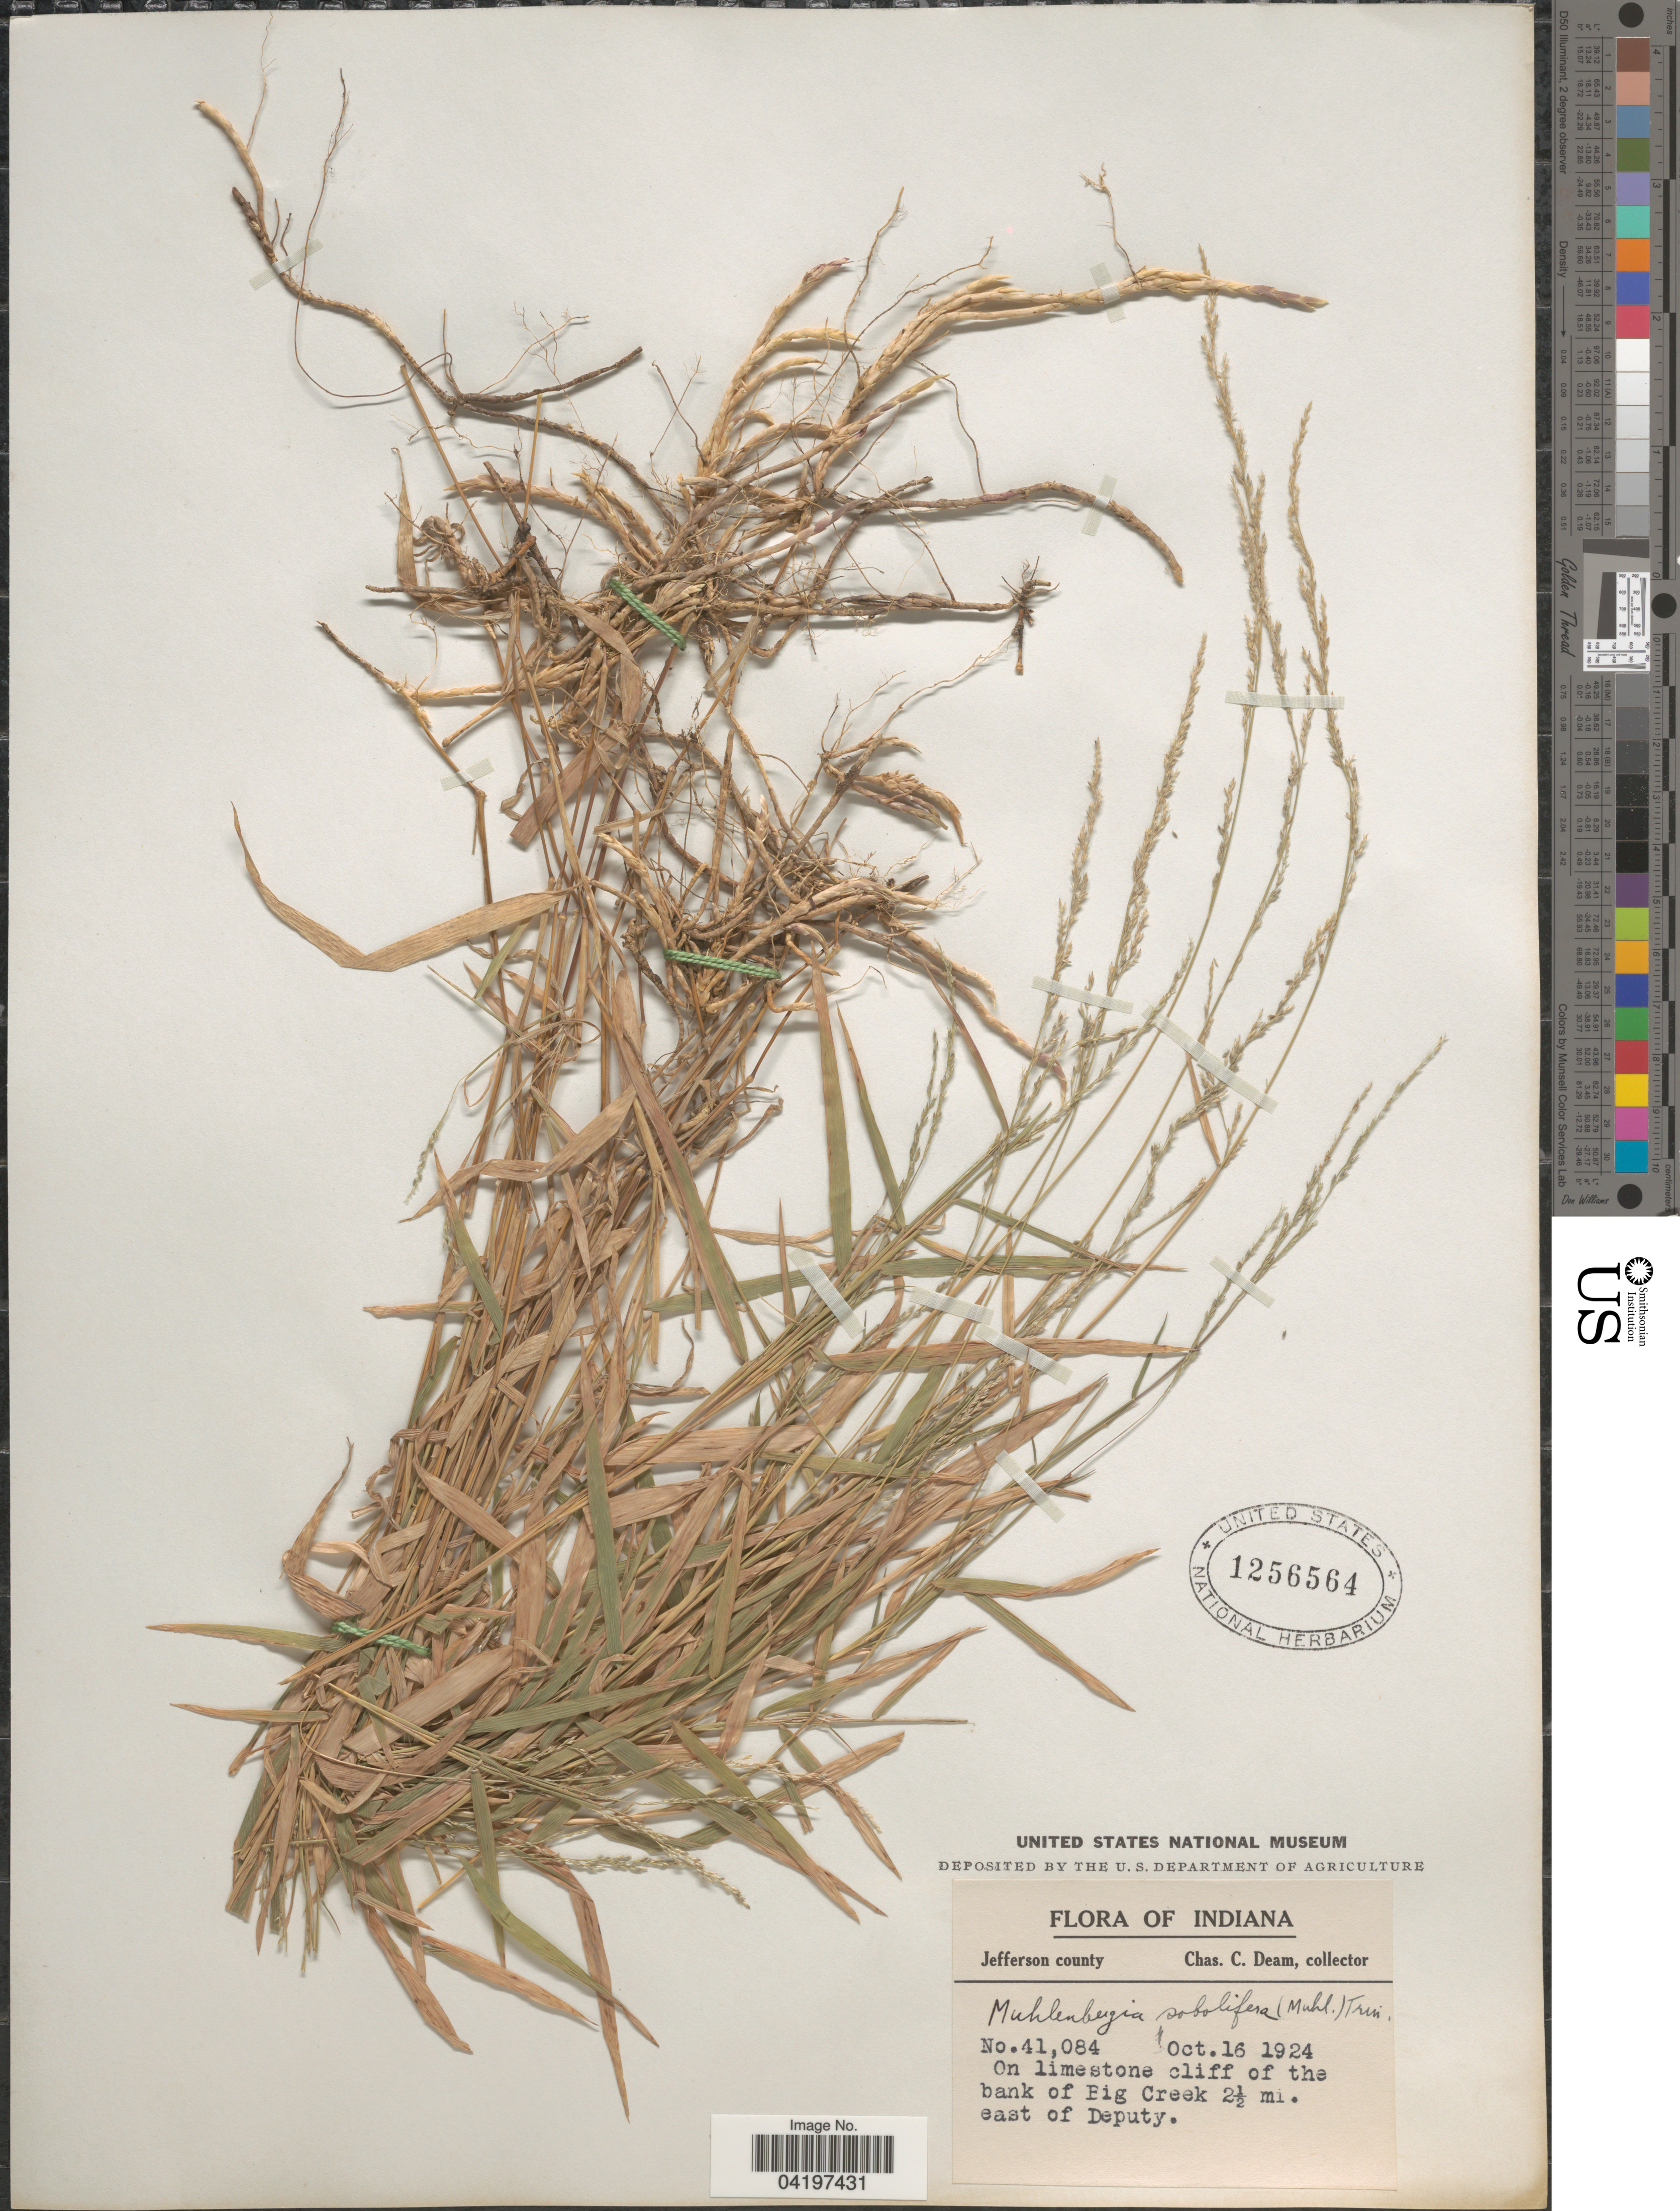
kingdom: Plantae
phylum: Tracheophyta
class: Liliopsida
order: Poales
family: Poaceae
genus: Muhlenbergia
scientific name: Muhlenbergia sobolifera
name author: (Muhl. ex Willd.) Trin.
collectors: C. C. Deam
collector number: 41084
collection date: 1924-10-16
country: United States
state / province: Indiana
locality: Jefferson county. On limestone cliff of the bank of Big Creek 2½ mi. east of Deputy.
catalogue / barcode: US 1256564